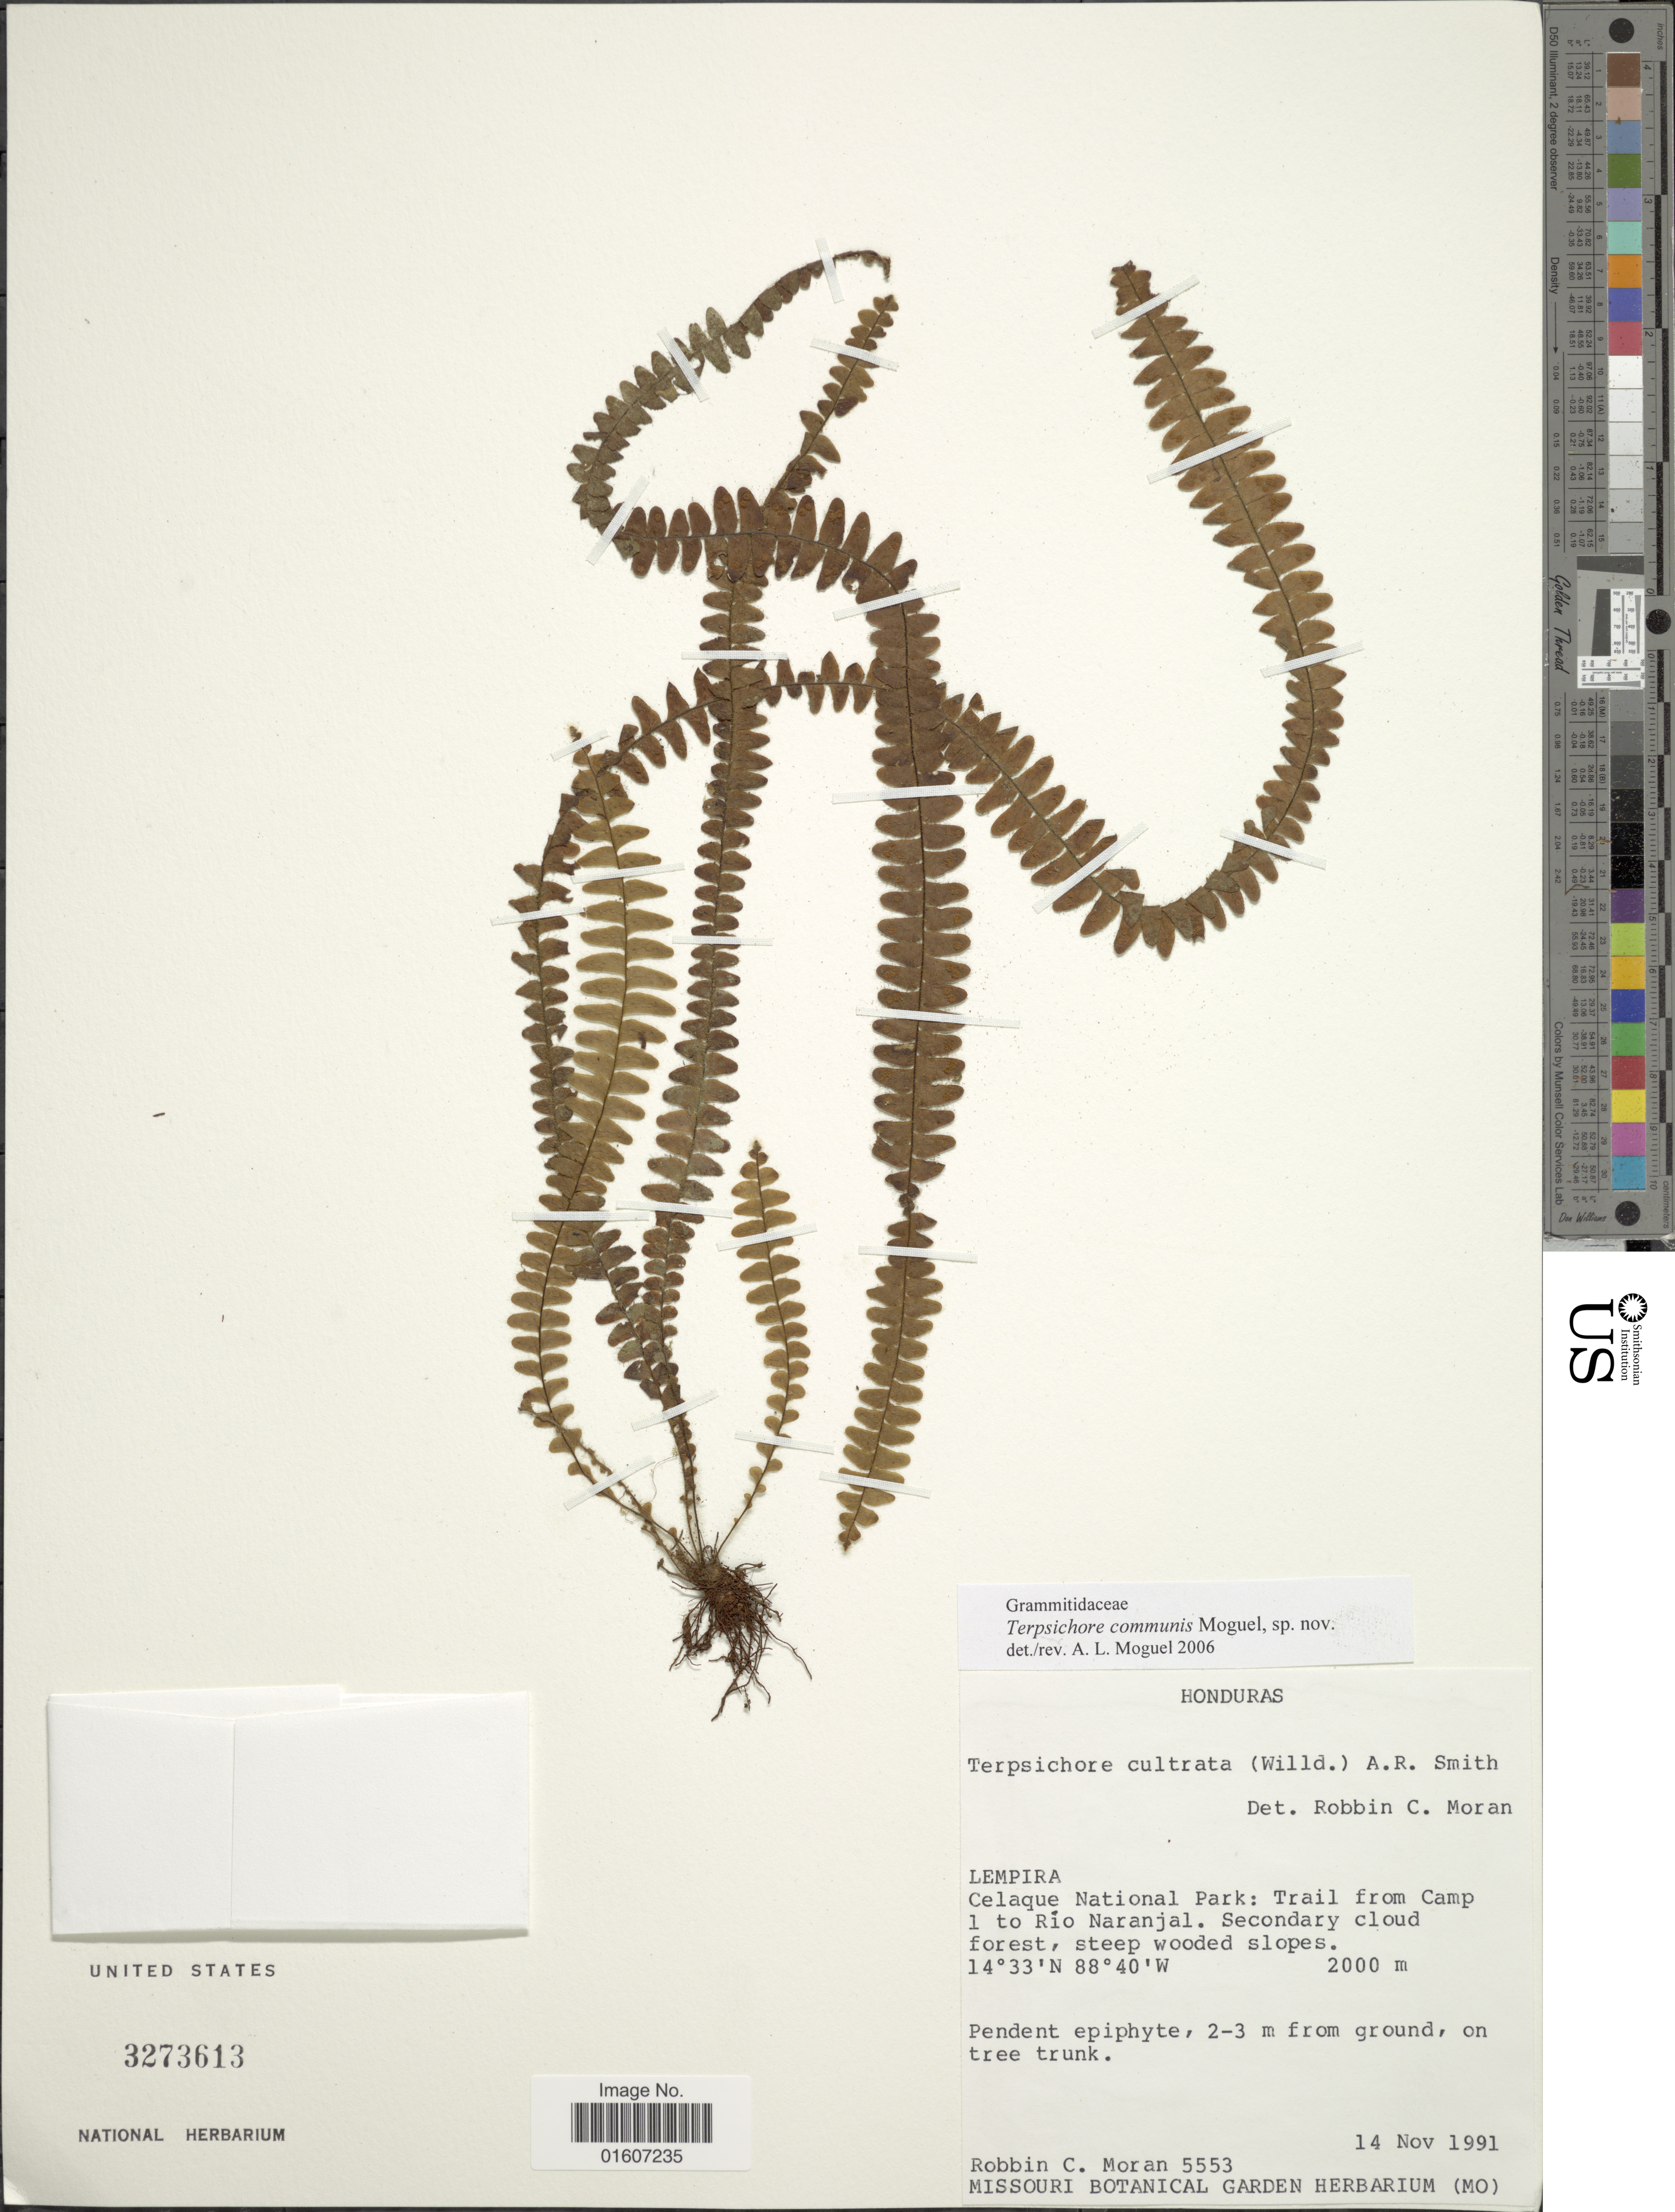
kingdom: Plantae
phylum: Tracheophyta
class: Polypodiopsida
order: Polypodiales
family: Polypodiaceae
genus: Terpsichore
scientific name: Terpsichore communis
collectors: R. C. Moran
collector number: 5553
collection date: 1991-11-14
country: Honduras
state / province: Lempira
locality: Celaque National Park: Trail from Camp 1 to Río Naranjal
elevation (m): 2000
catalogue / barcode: US 3273613